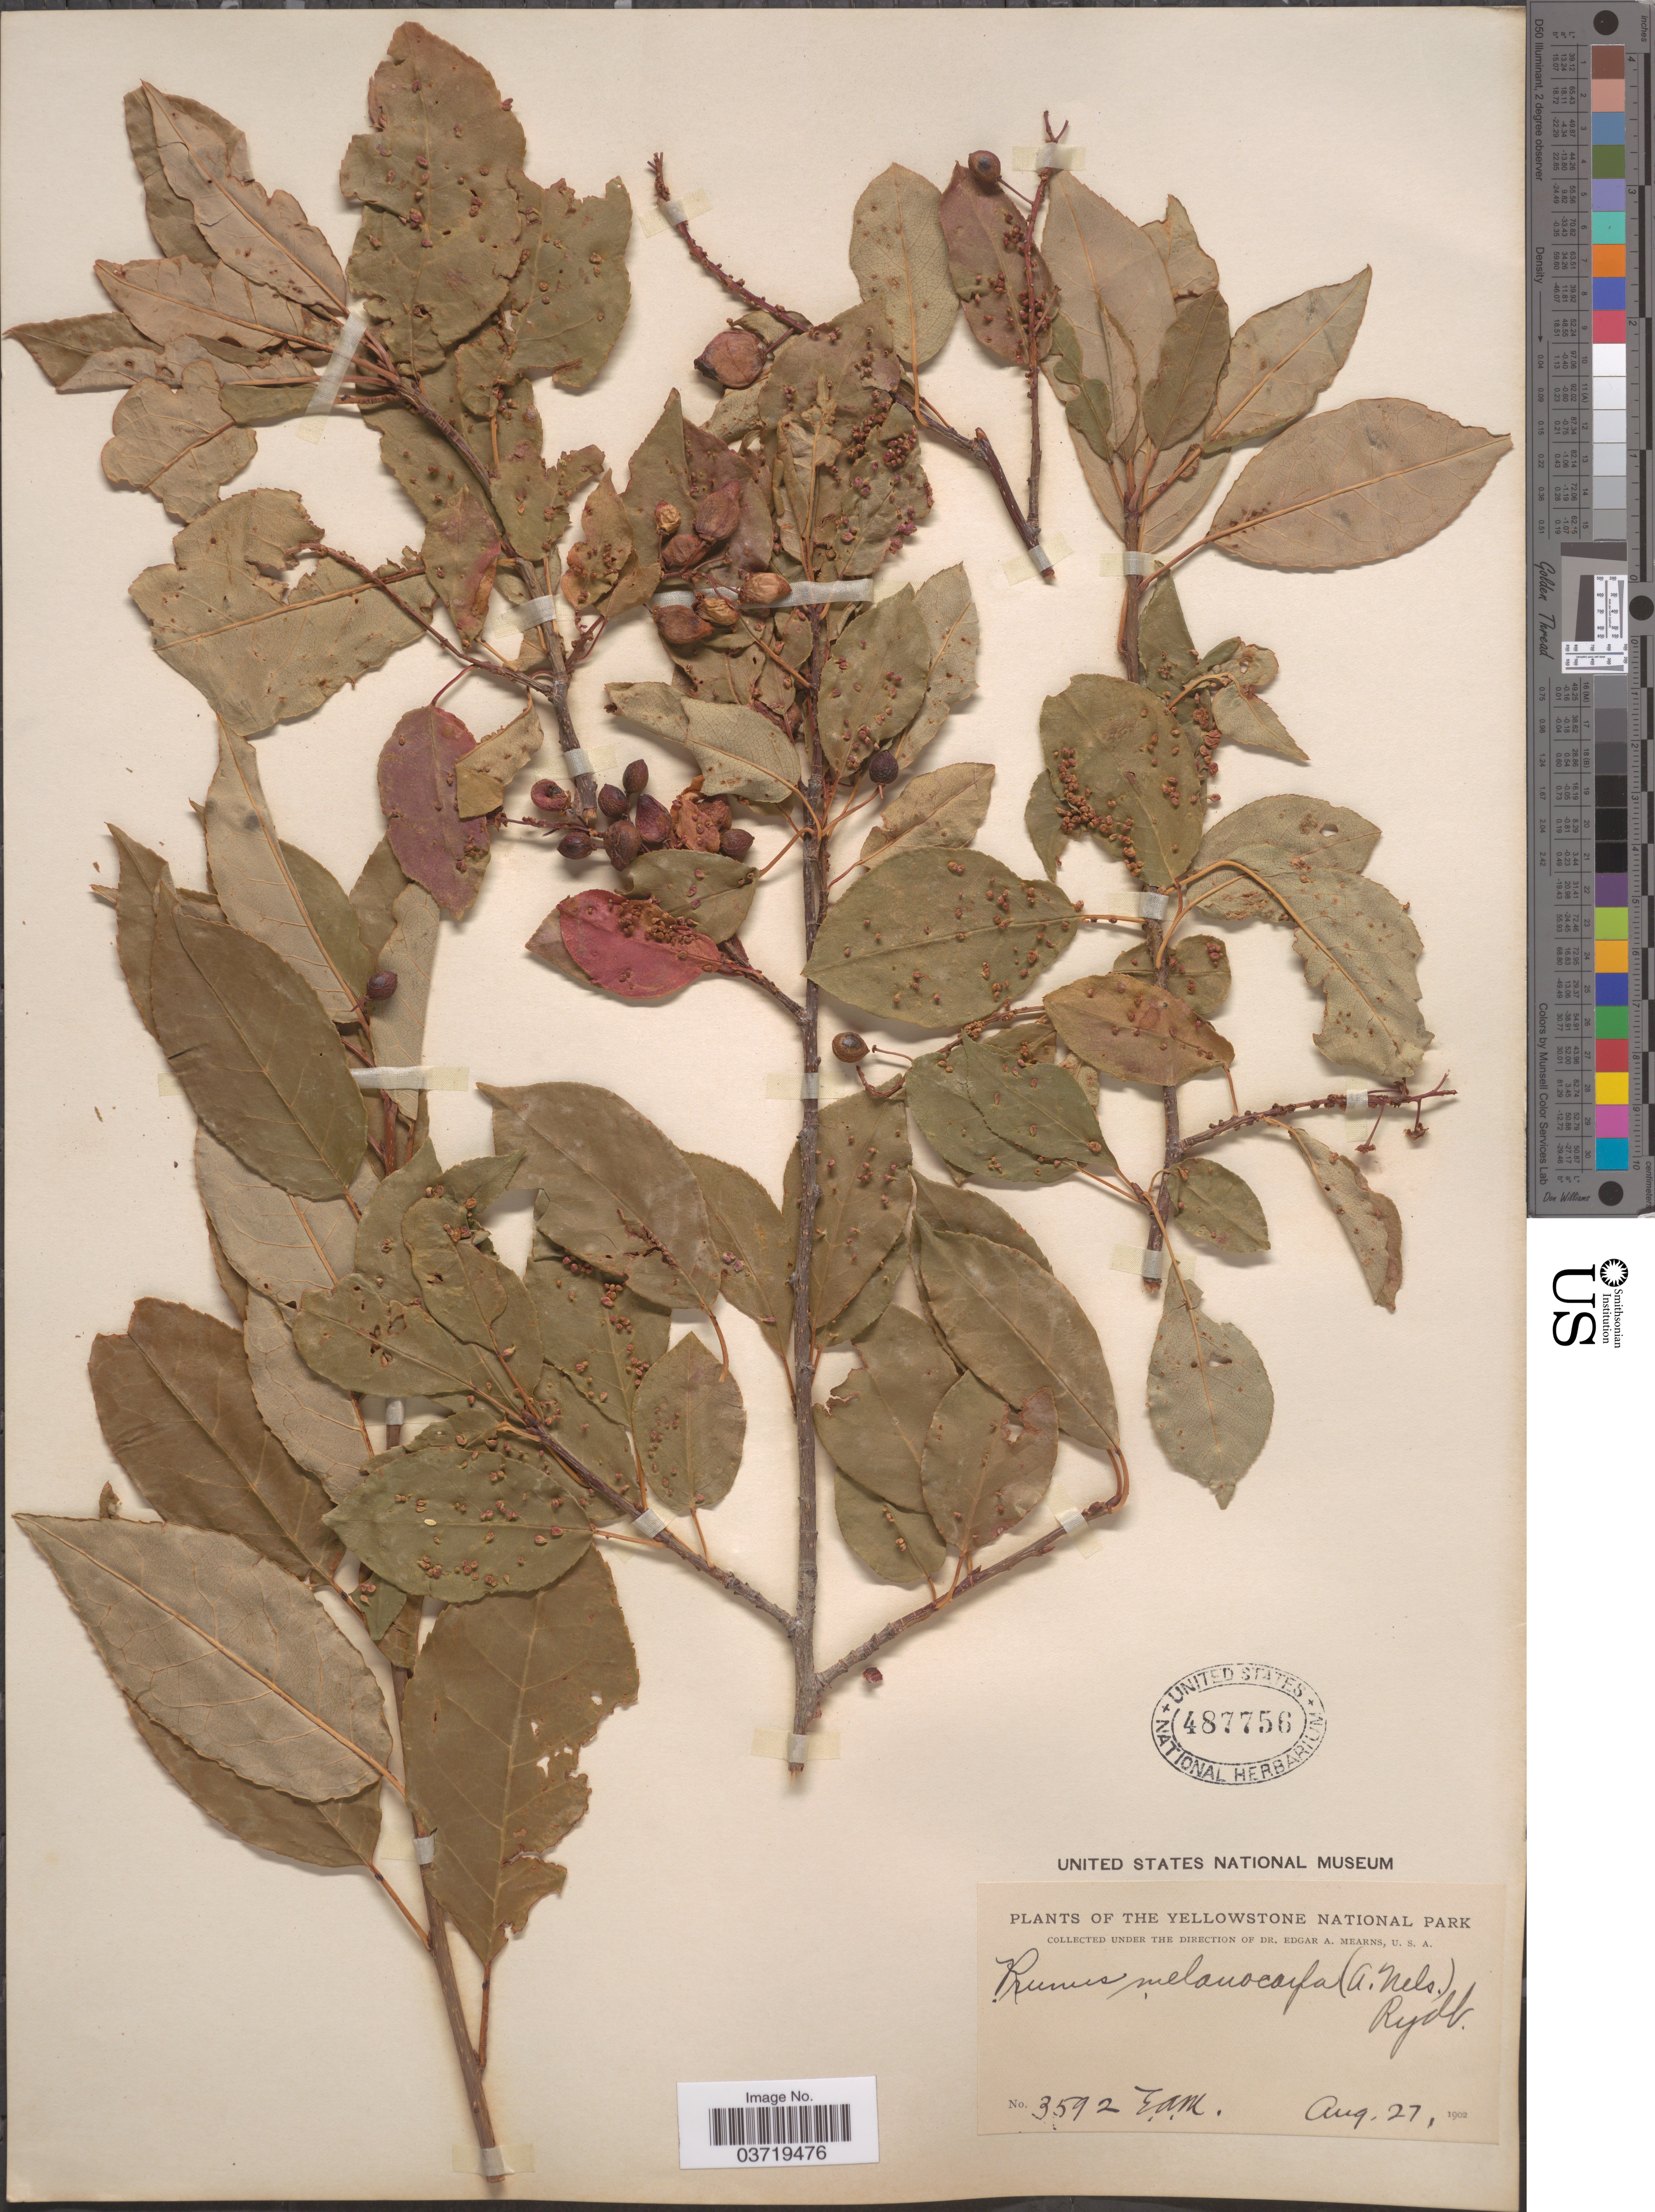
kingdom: Plantae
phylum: Tracheophyta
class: Magnoliopsida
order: Rosales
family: Rosaceae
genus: Prunus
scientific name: Prunus virginiana var. demissa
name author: (Nutt.) Torr.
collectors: E. A. Mearns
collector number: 3592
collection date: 1902-08-27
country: United States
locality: The Yellowstone National Park.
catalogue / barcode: US 487756